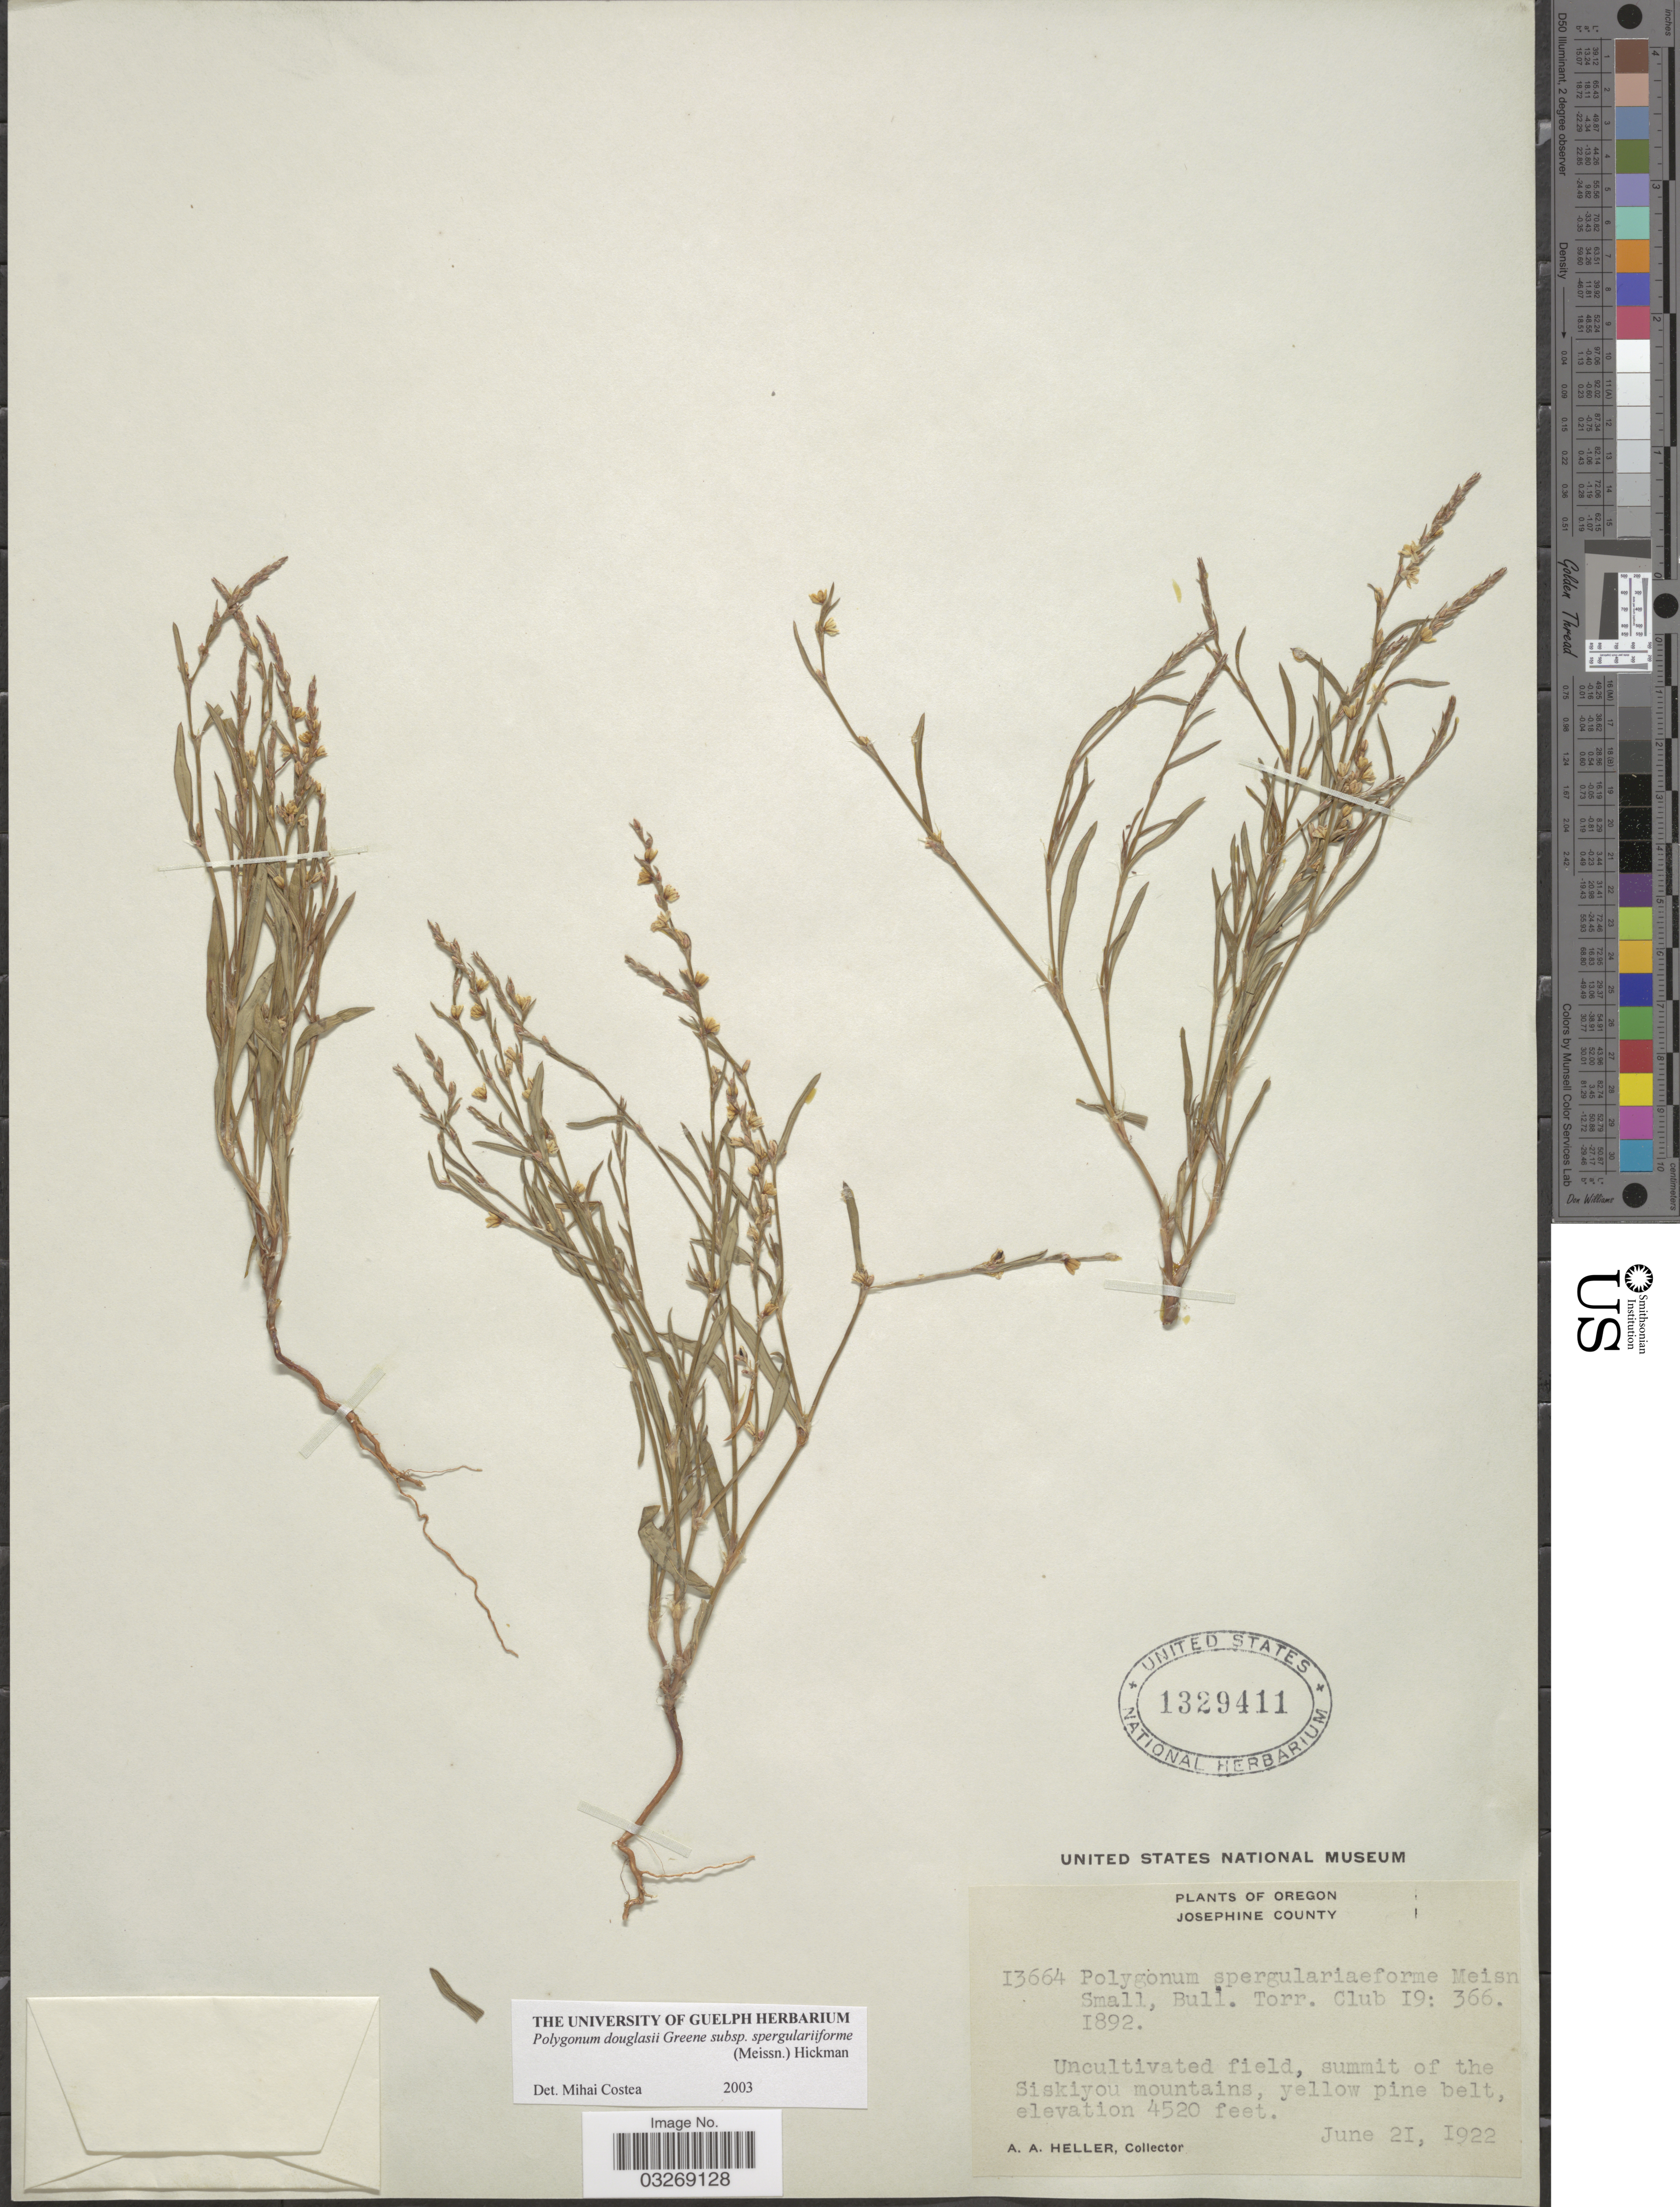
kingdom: Plantae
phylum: Tracheophyta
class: Magnoliopsida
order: Caryophyllales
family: Polygonaceae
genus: Polygonum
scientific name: Polygonum douglasii subsp. spergulariiforme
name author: (Meisn. ex Small) Hickman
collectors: A. A. Heller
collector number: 13664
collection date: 1922-06-21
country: United States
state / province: Oregon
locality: Josephine County. Summit of the Siskiyou mountains.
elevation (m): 1378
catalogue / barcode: US 1329411